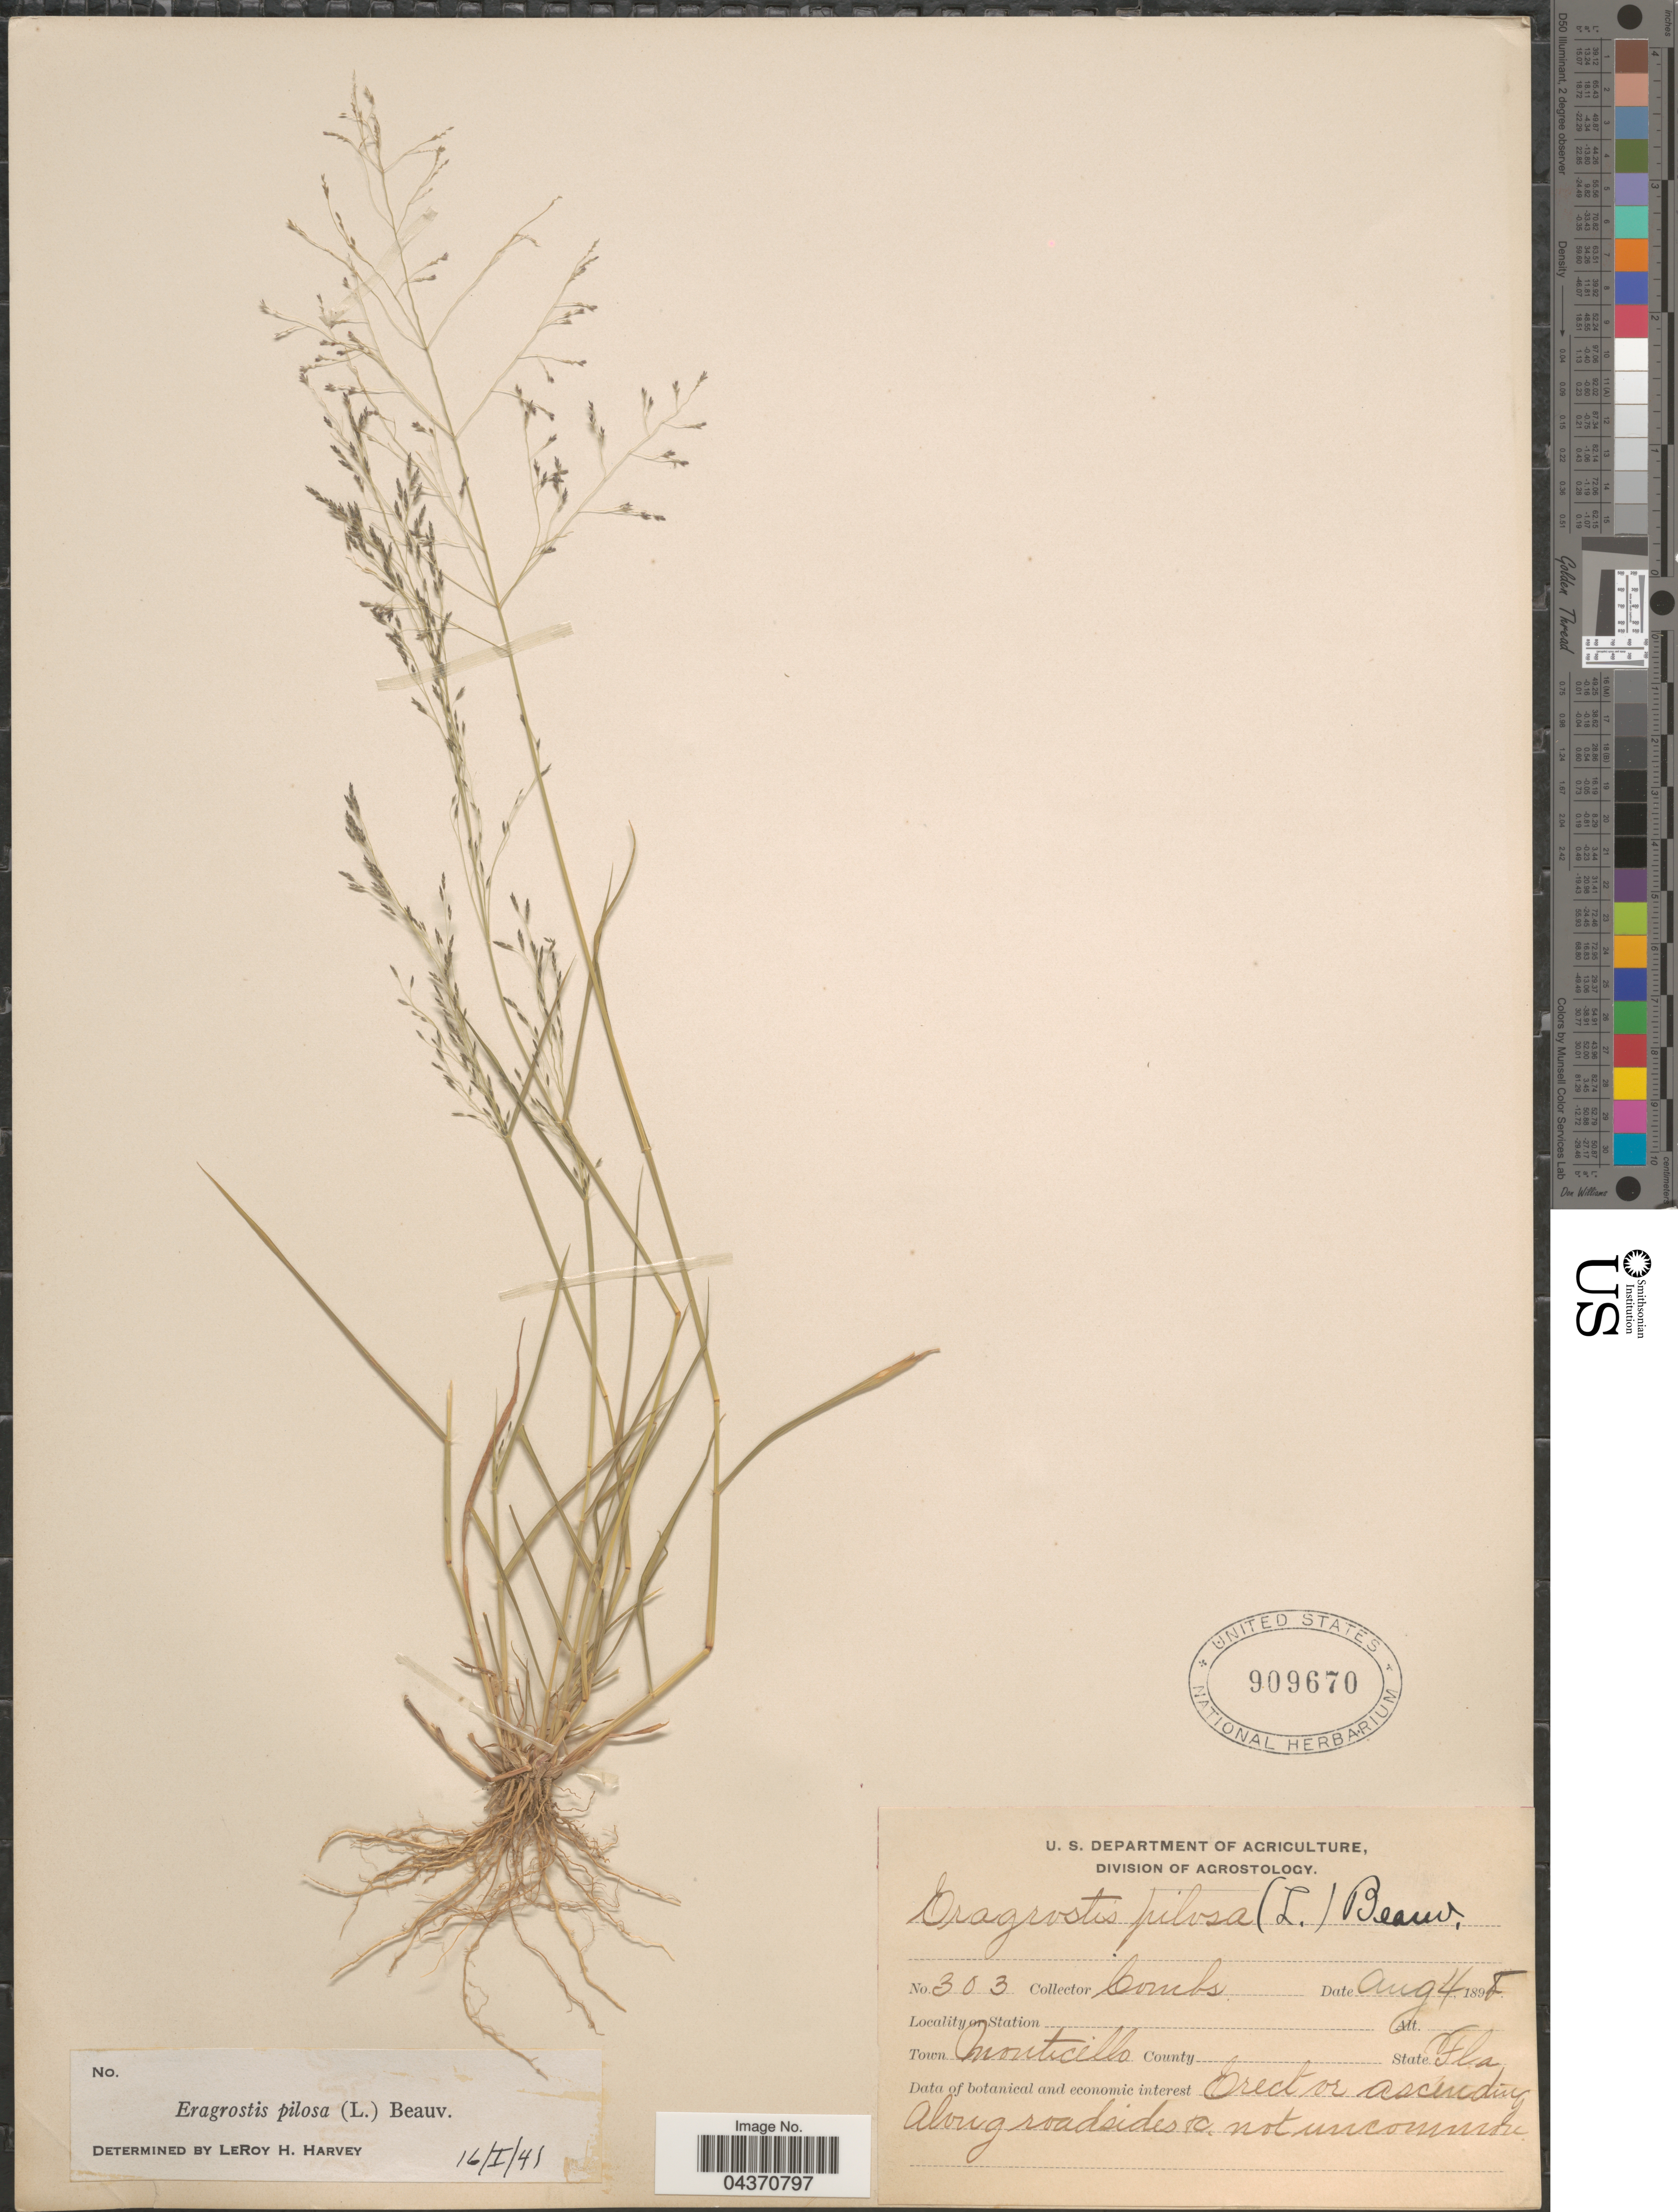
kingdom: Plantae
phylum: Tracheophyta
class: Liliopsida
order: Poales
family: Poaceae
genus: Eragrostis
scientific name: Eragrostis pilosa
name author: (L.) P. Beauv.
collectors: -. Combs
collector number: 303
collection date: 1898-08-04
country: United States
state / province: Florida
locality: Town Monticello.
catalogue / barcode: US 909670